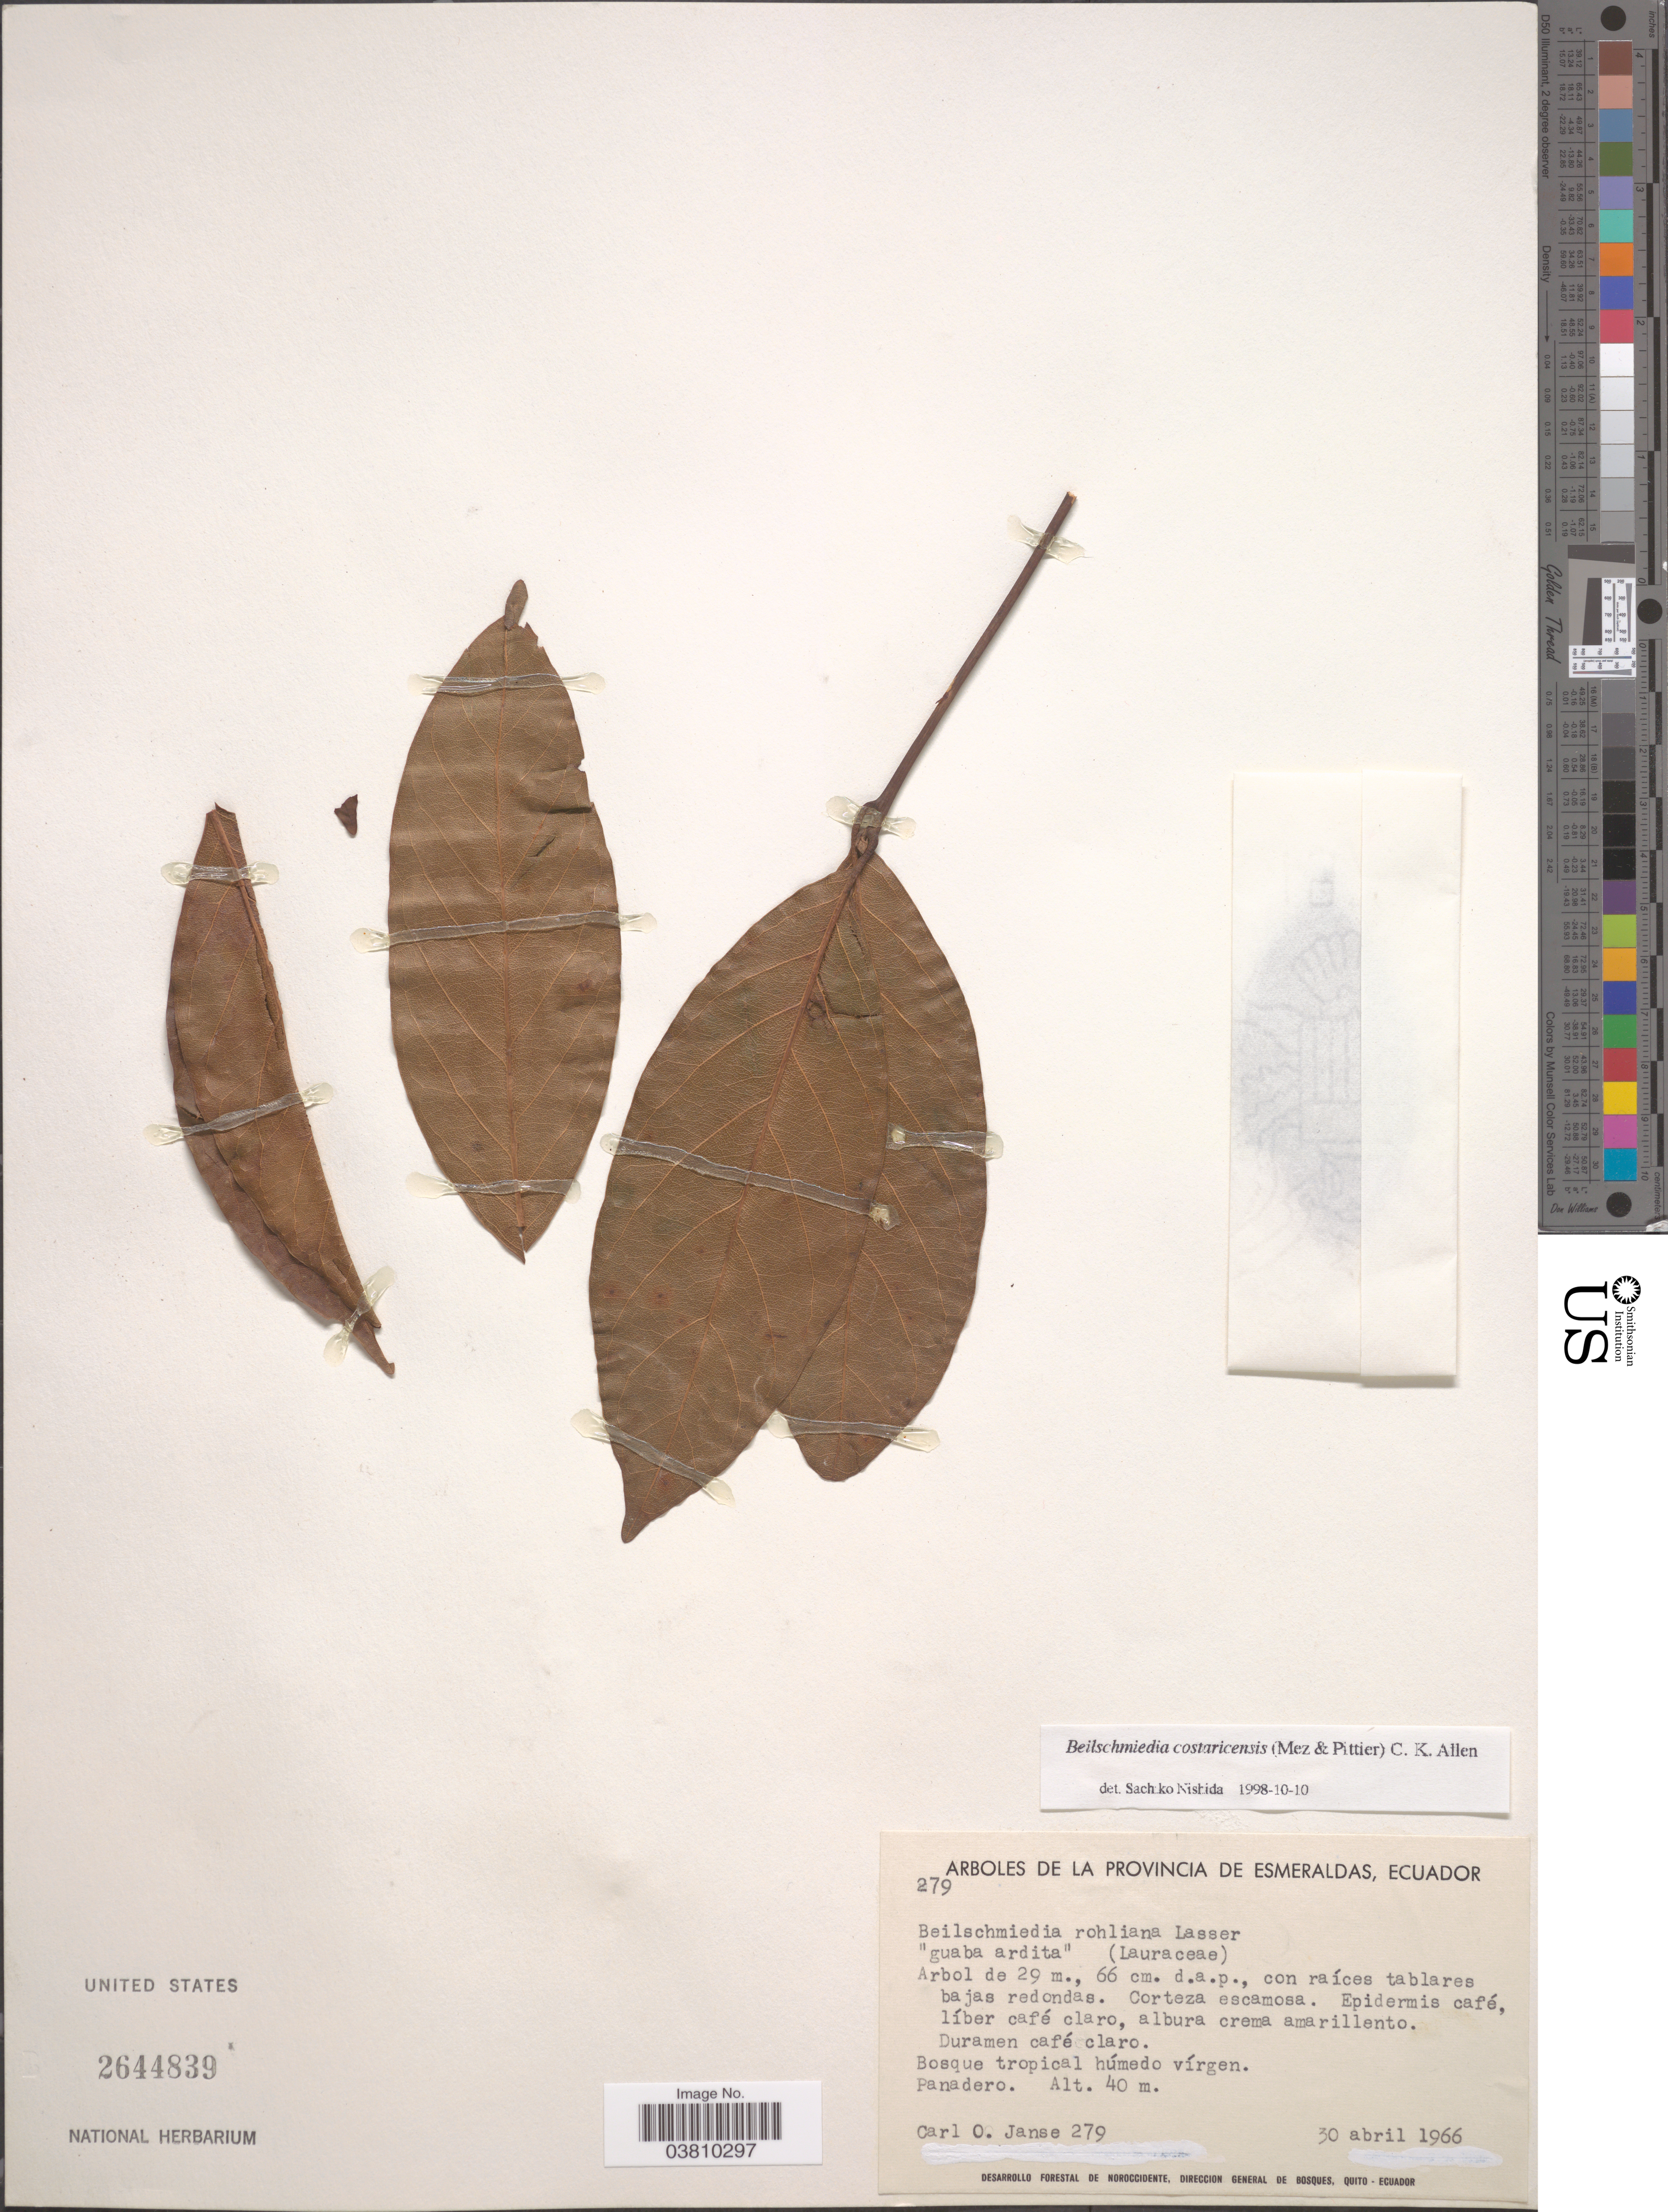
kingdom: Plantae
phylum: Tracheophyta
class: Magnoliopsida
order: Laurales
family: Lauraceae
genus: Beilschmiedia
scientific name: Beilschmiedia costaricensis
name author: (Mez & Pittier) C.K. Allen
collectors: C. Janse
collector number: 279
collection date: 1966-04-30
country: Ecuador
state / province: Esmeraldas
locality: Panadero.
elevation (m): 40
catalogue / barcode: US 2644839